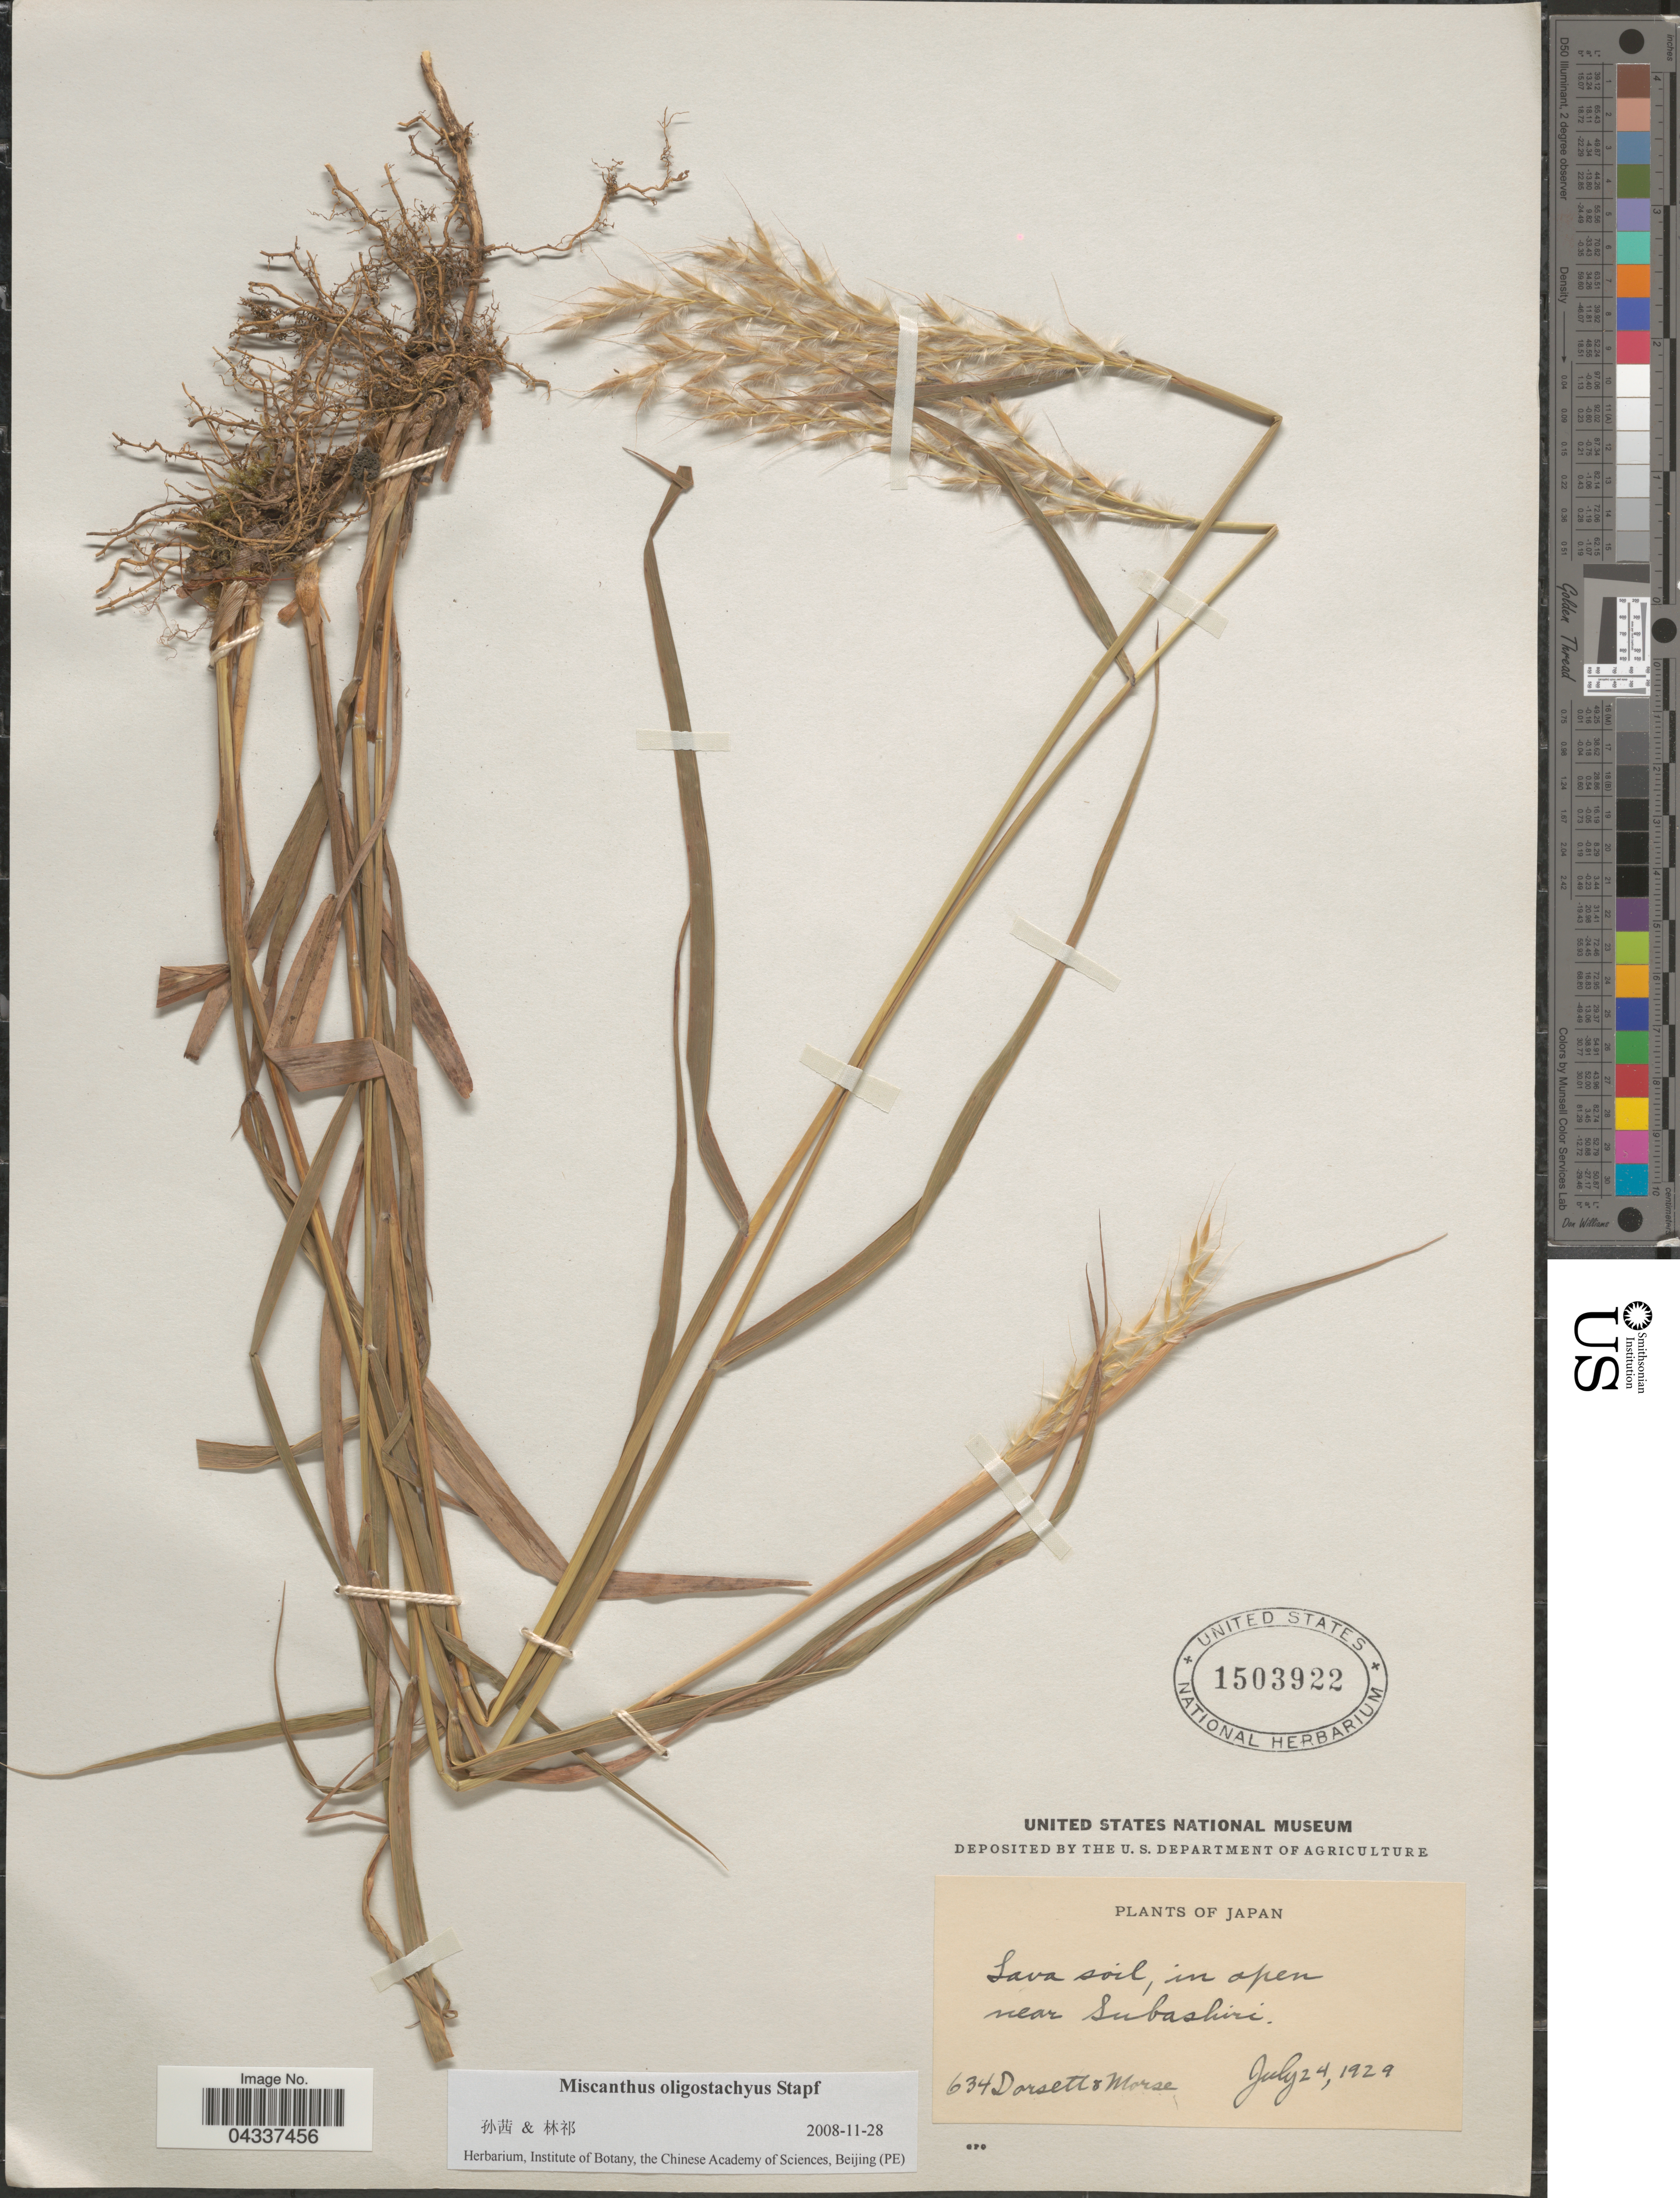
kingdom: Plantae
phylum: Tracheophyta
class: Liliopsida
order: Poales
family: Poaceae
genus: Miscanthus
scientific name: Miscanthus oligostachyus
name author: Stapf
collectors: -- Dorsett & -. Morse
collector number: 634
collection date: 1929-07-24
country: Japan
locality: Lava soil, in open near Subashiri.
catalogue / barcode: US 1503922